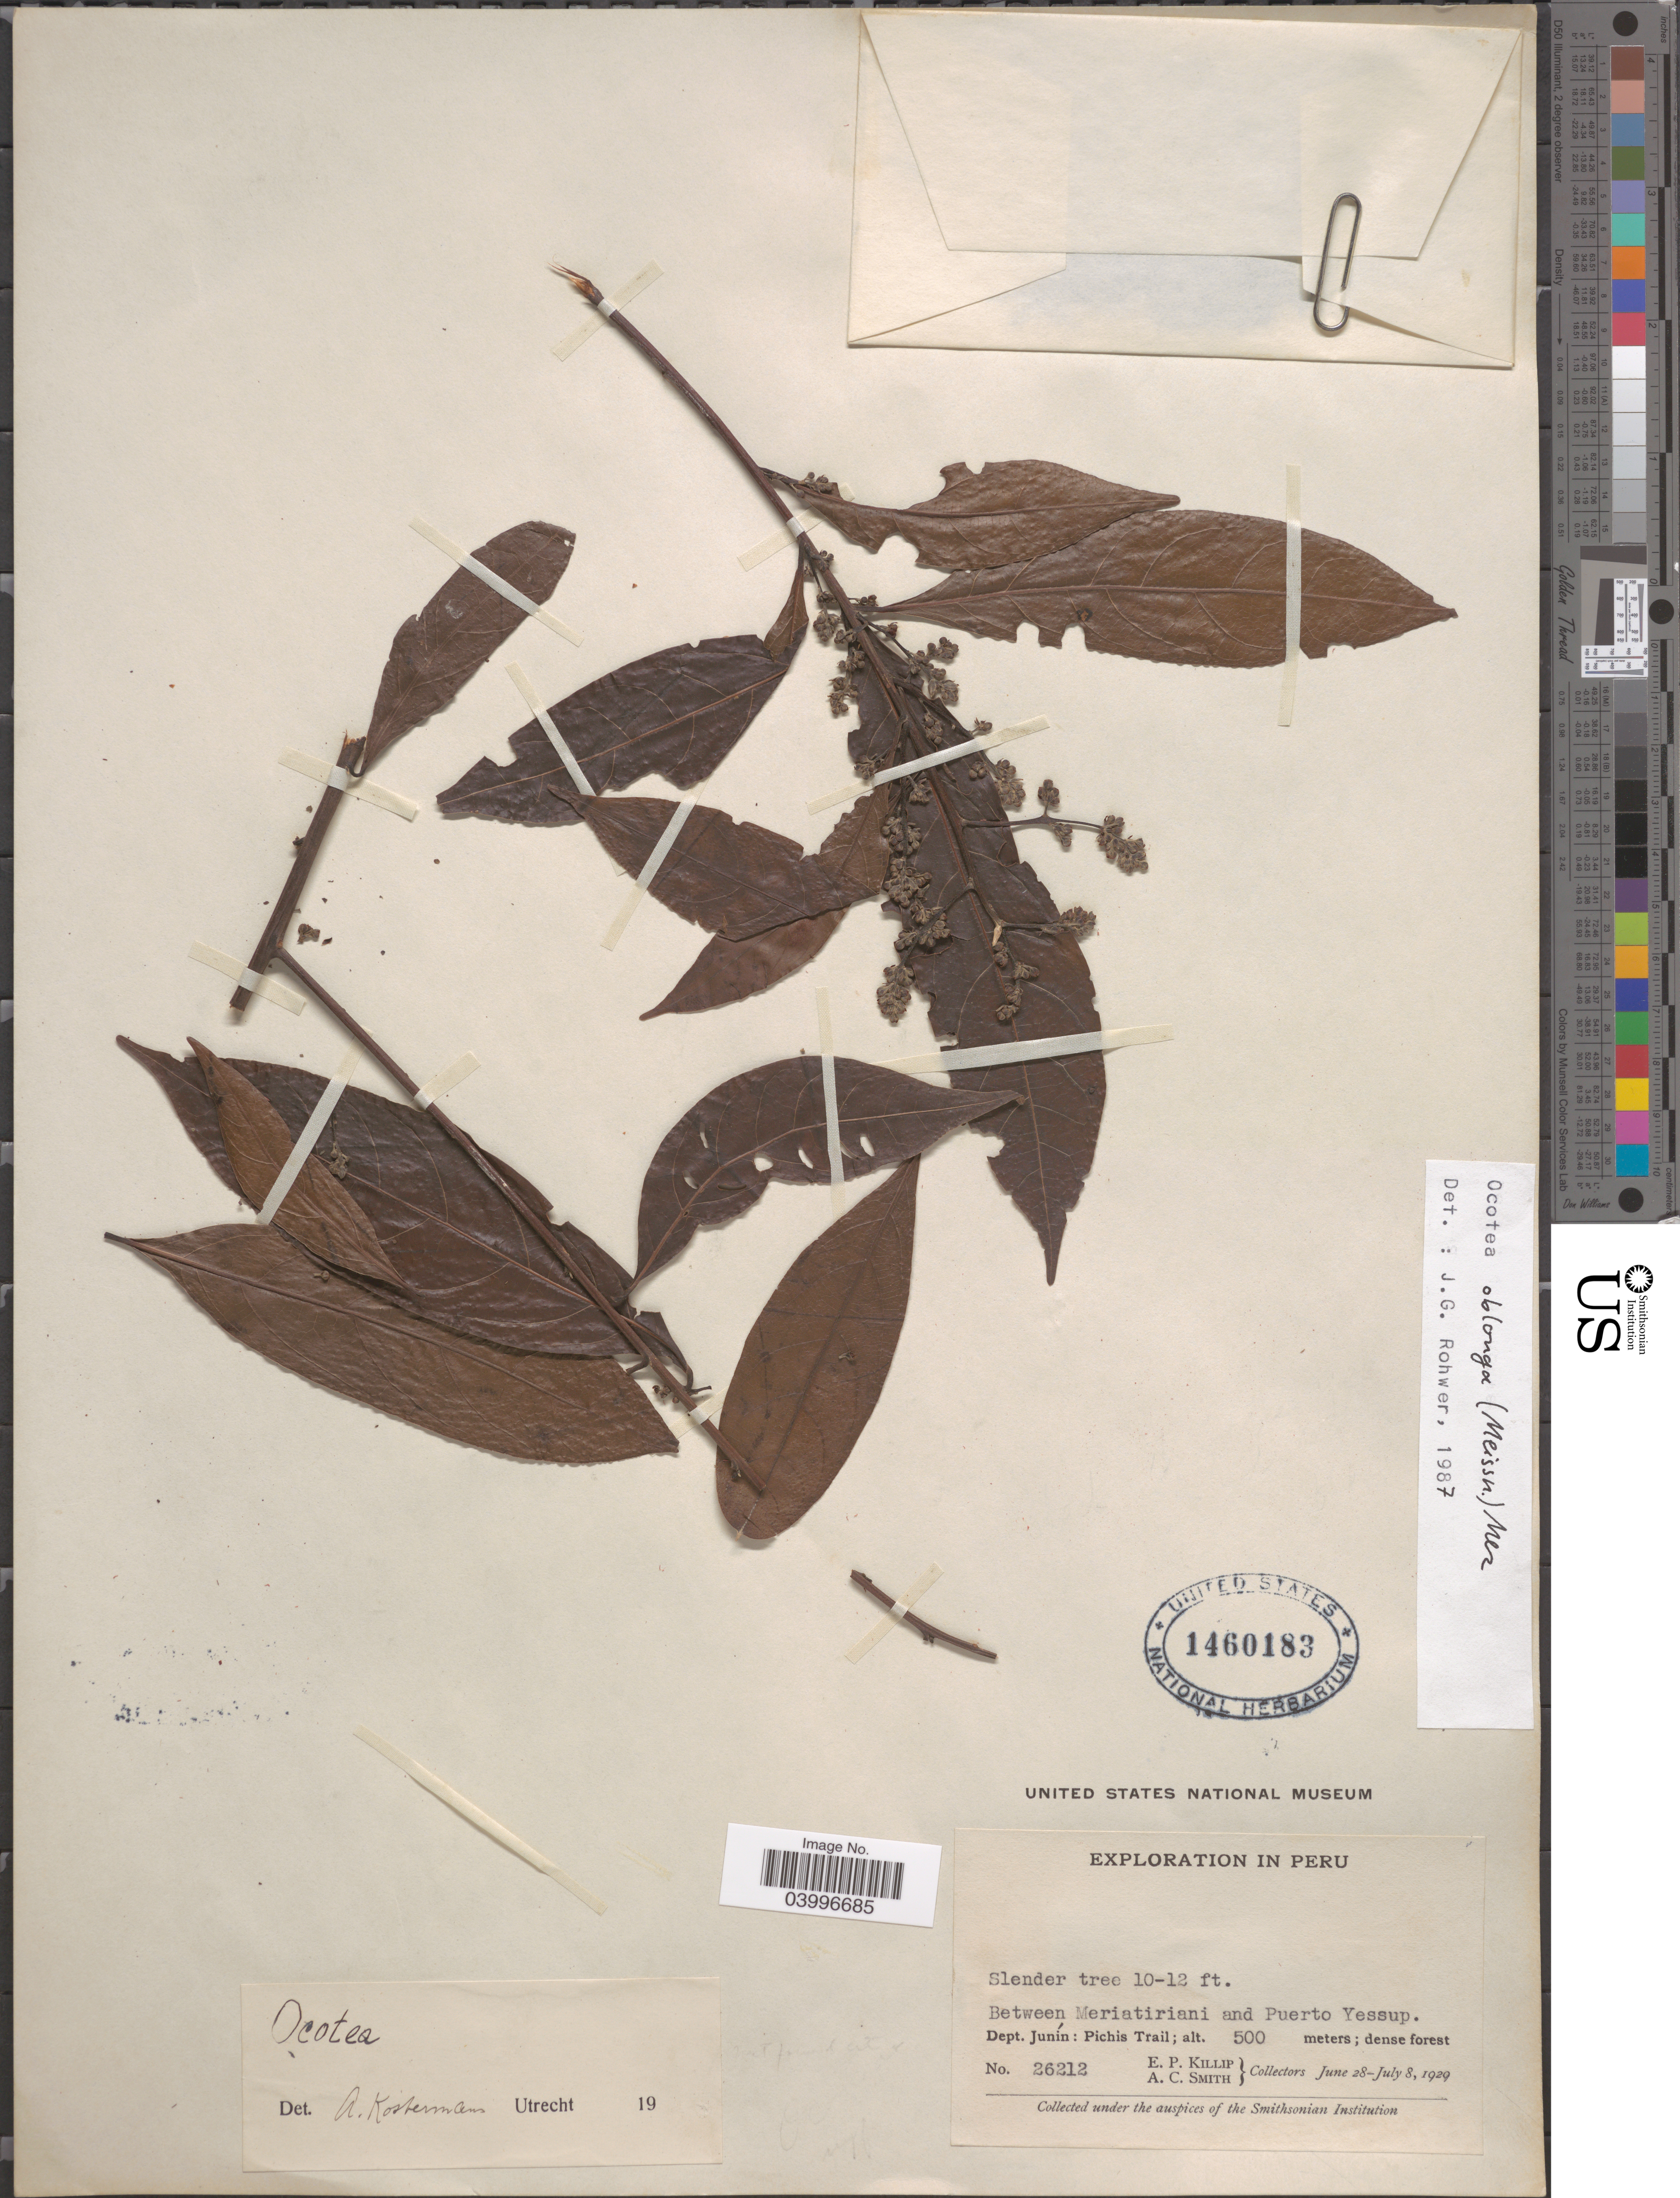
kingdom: Plantae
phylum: Tracheophyta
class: Magnoliopsida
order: Laurales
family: Lauraceae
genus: Ocotea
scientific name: Ocotea oblonga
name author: (Meisn.) Mez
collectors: E. P. Killip & A. C. Smith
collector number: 26212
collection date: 1929-06-28/1929-07-08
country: Peru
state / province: Junín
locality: Between Meriatiriani and Puerto Yessup. Dept. Junín: Pichis Trail.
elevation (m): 500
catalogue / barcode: US 1460183